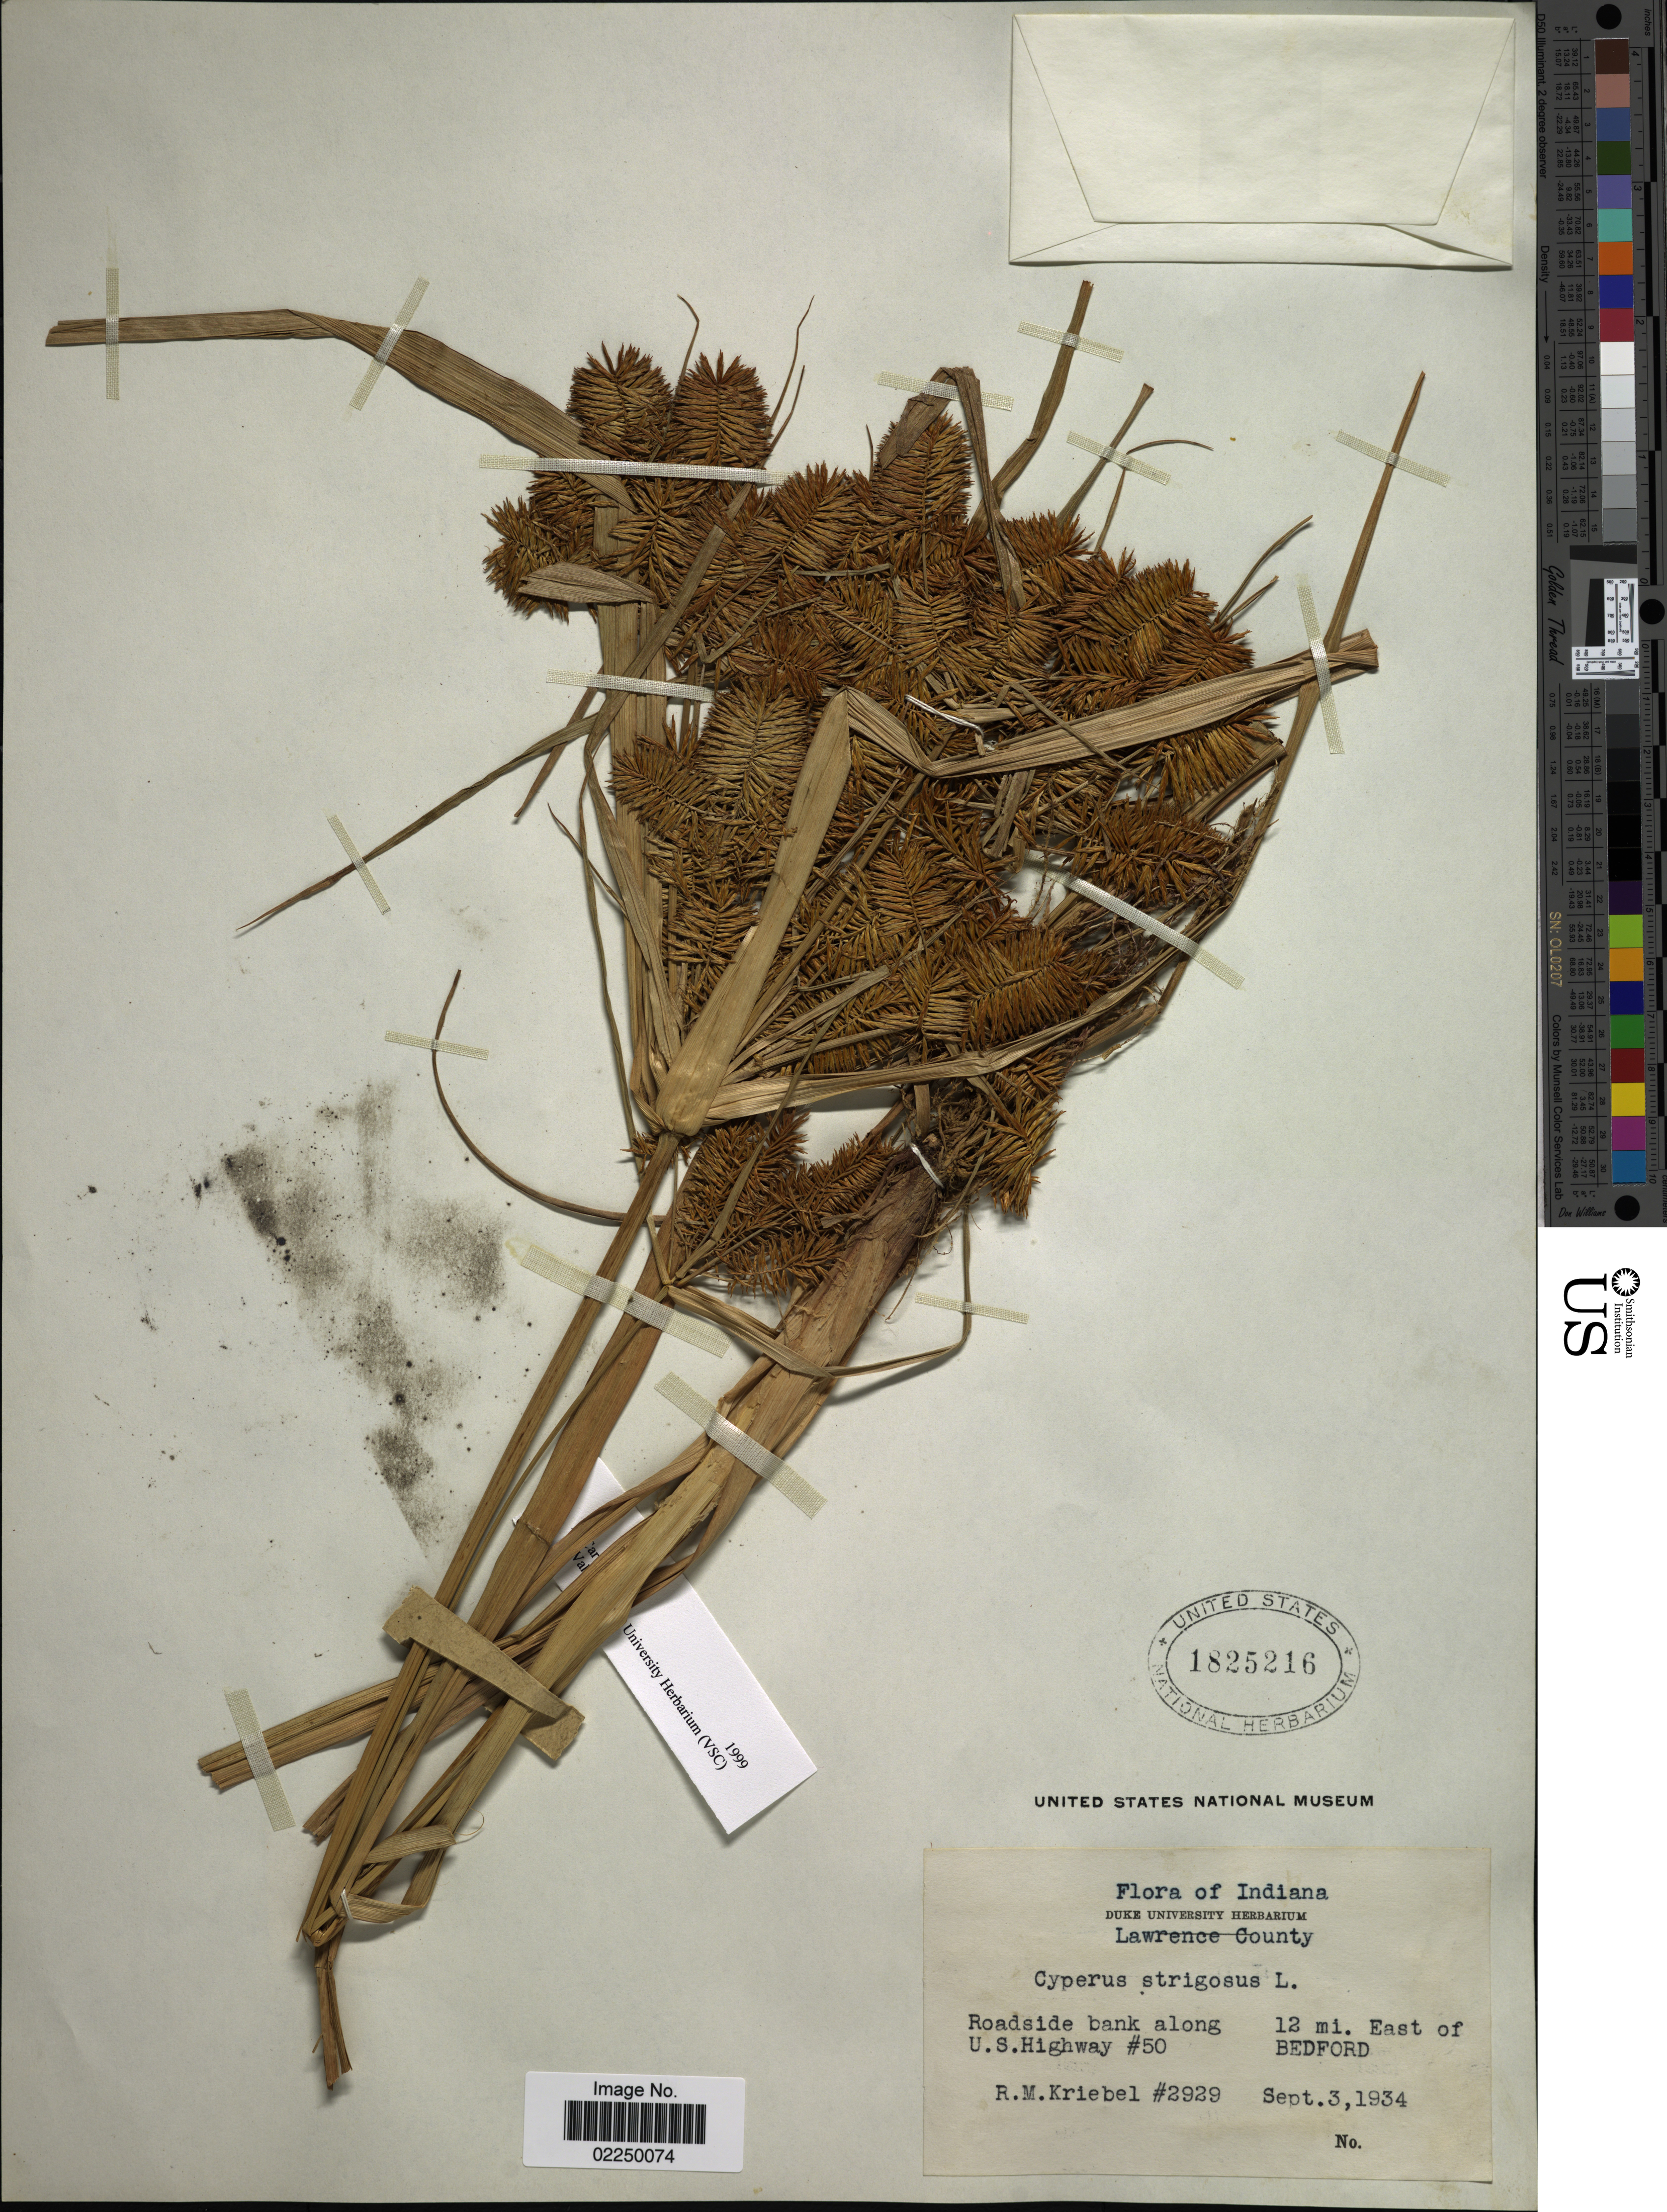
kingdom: Plantae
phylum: Tracheophyta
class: Liliopsida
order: Poales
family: Cyperaceae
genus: Cyperus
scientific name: Cyperus strigosus L.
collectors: R. M. Kriebel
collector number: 2929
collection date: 1934-09-03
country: United States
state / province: Indiana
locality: Larence County, roadside bank along U.S. Highway #50, 12 mi. East of Bedford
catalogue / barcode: US 1825216